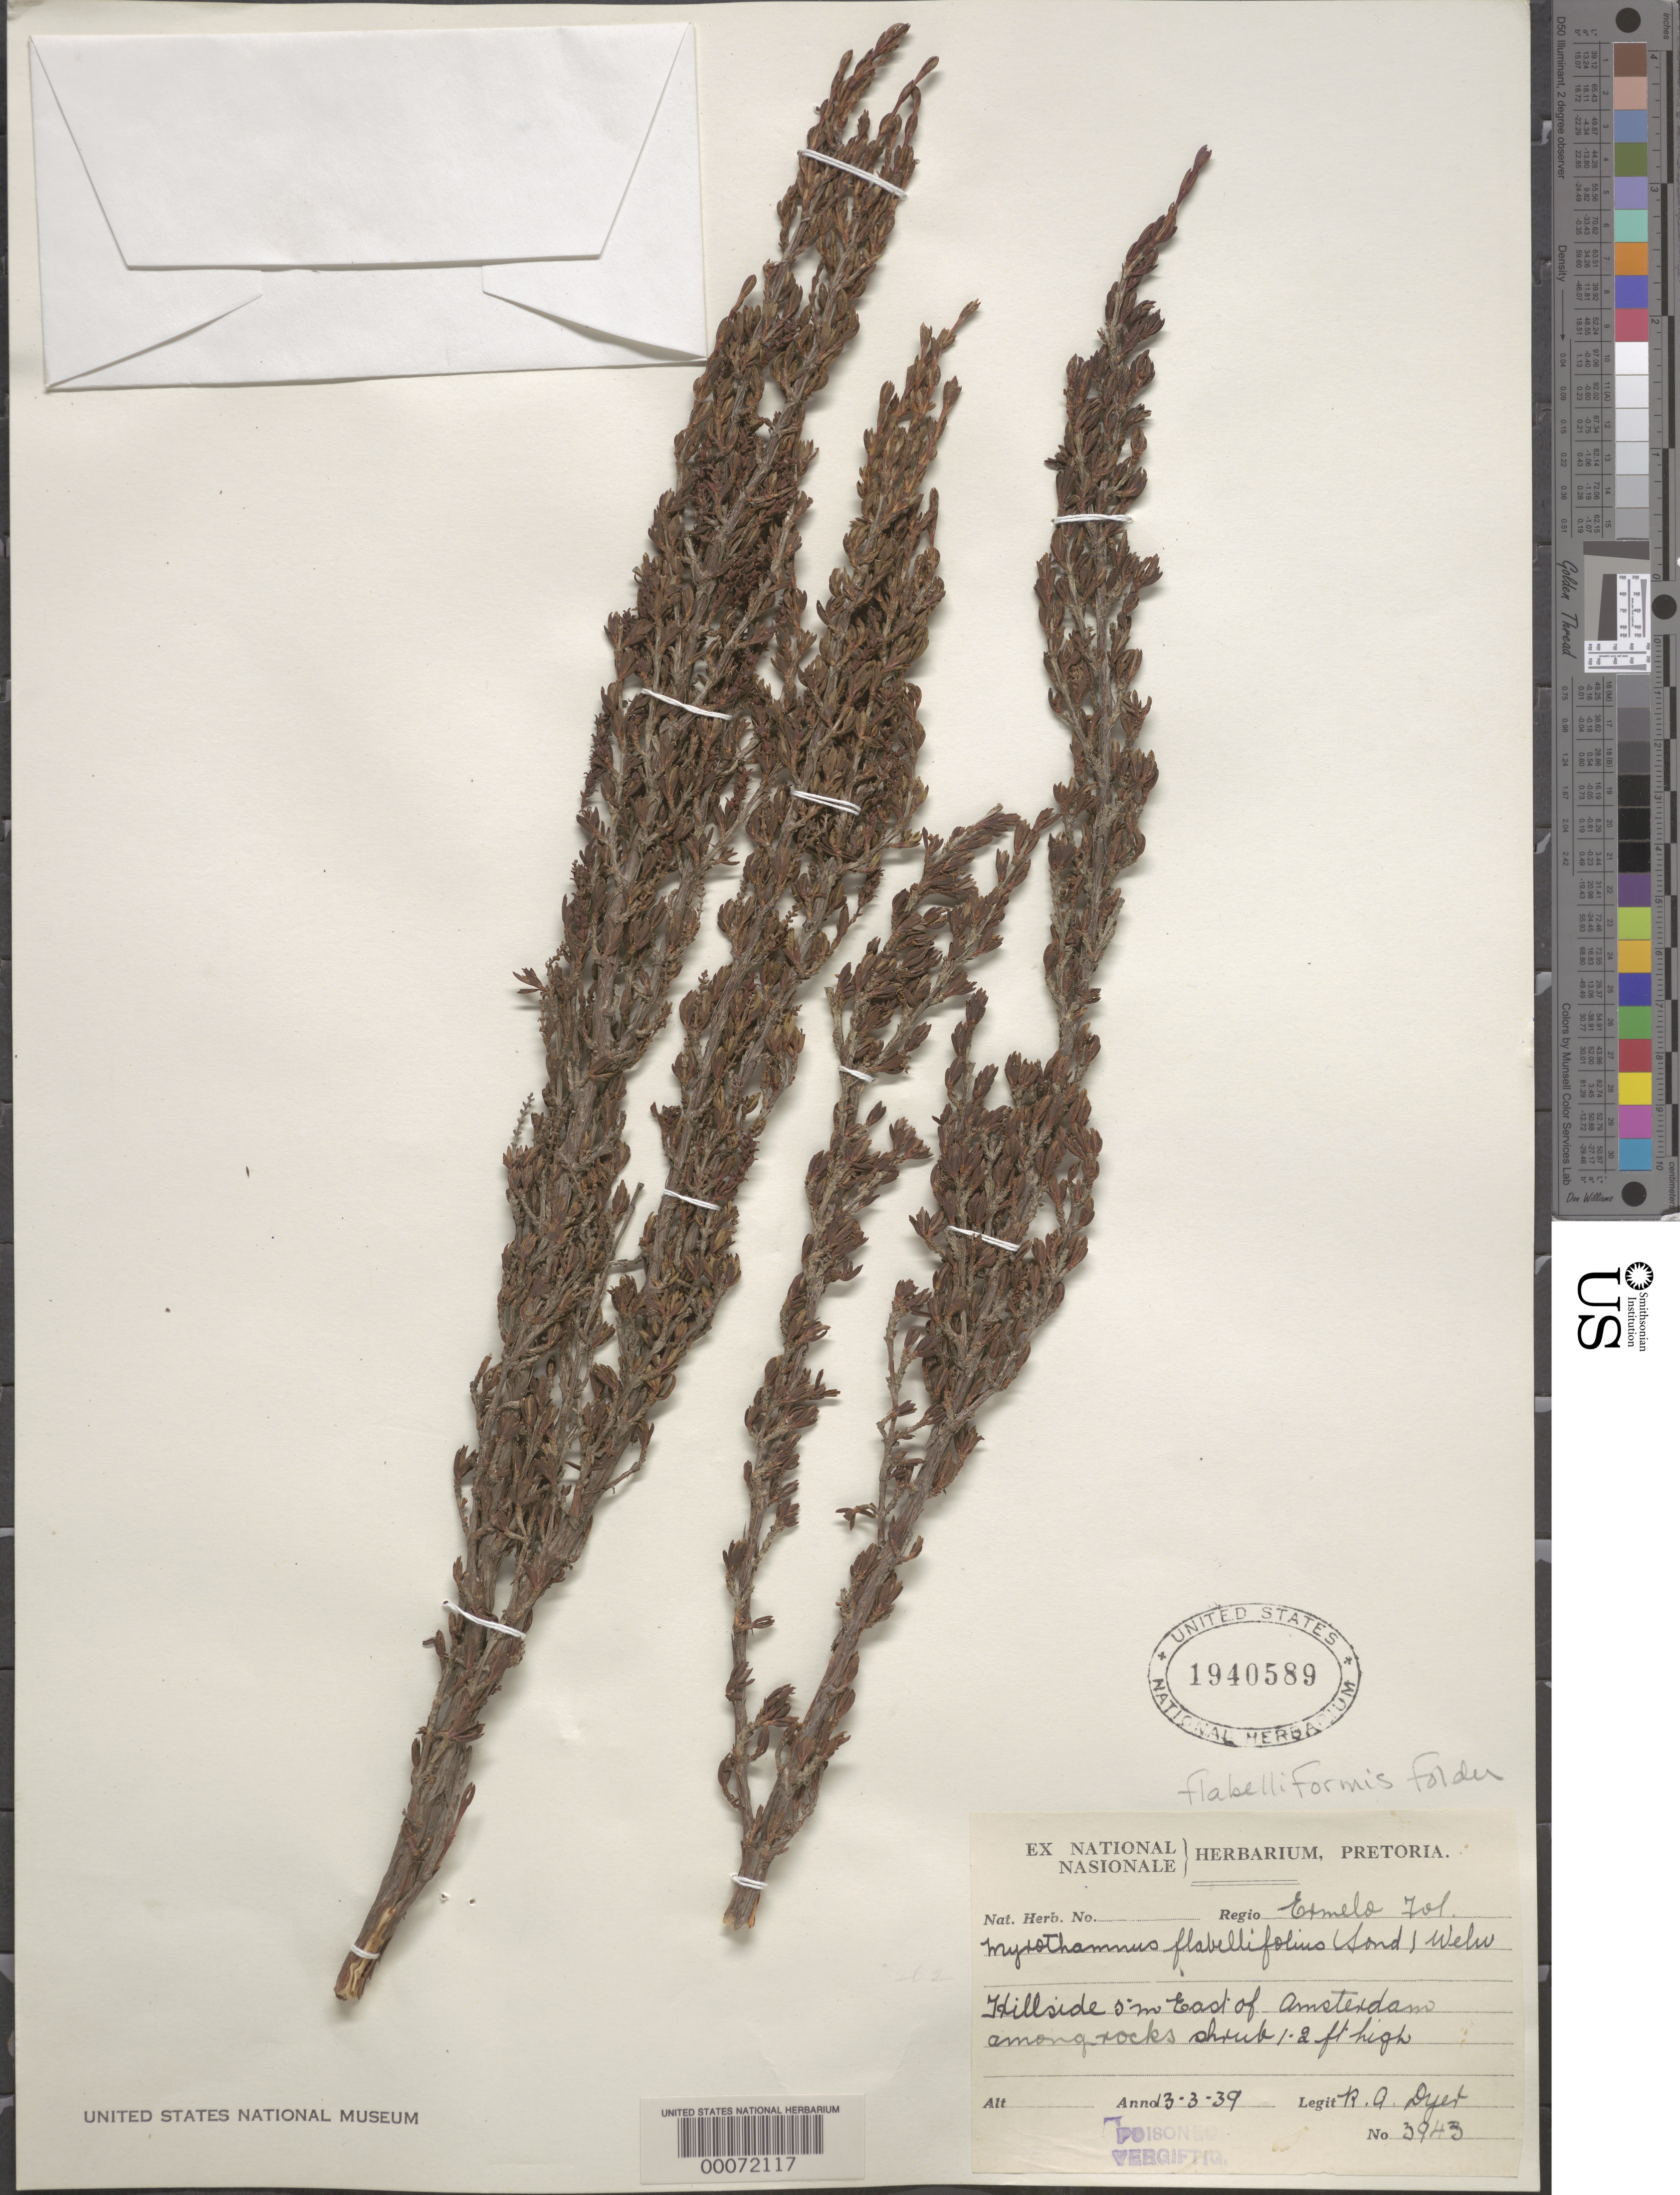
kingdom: Plantae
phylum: Tracheophyta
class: Magnoliopsida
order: Gunnerales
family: Myrothamnaceae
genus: Myrothamnus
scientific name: Myrothamnus flabellifolius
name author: Welw.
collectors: R. A. Dyer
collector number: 3943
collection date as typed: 13 Mar 1939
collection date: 1939-03-13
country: South Africa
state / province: Mpumalanga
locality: Ermelo. Transvaal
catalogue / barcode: US 1940589